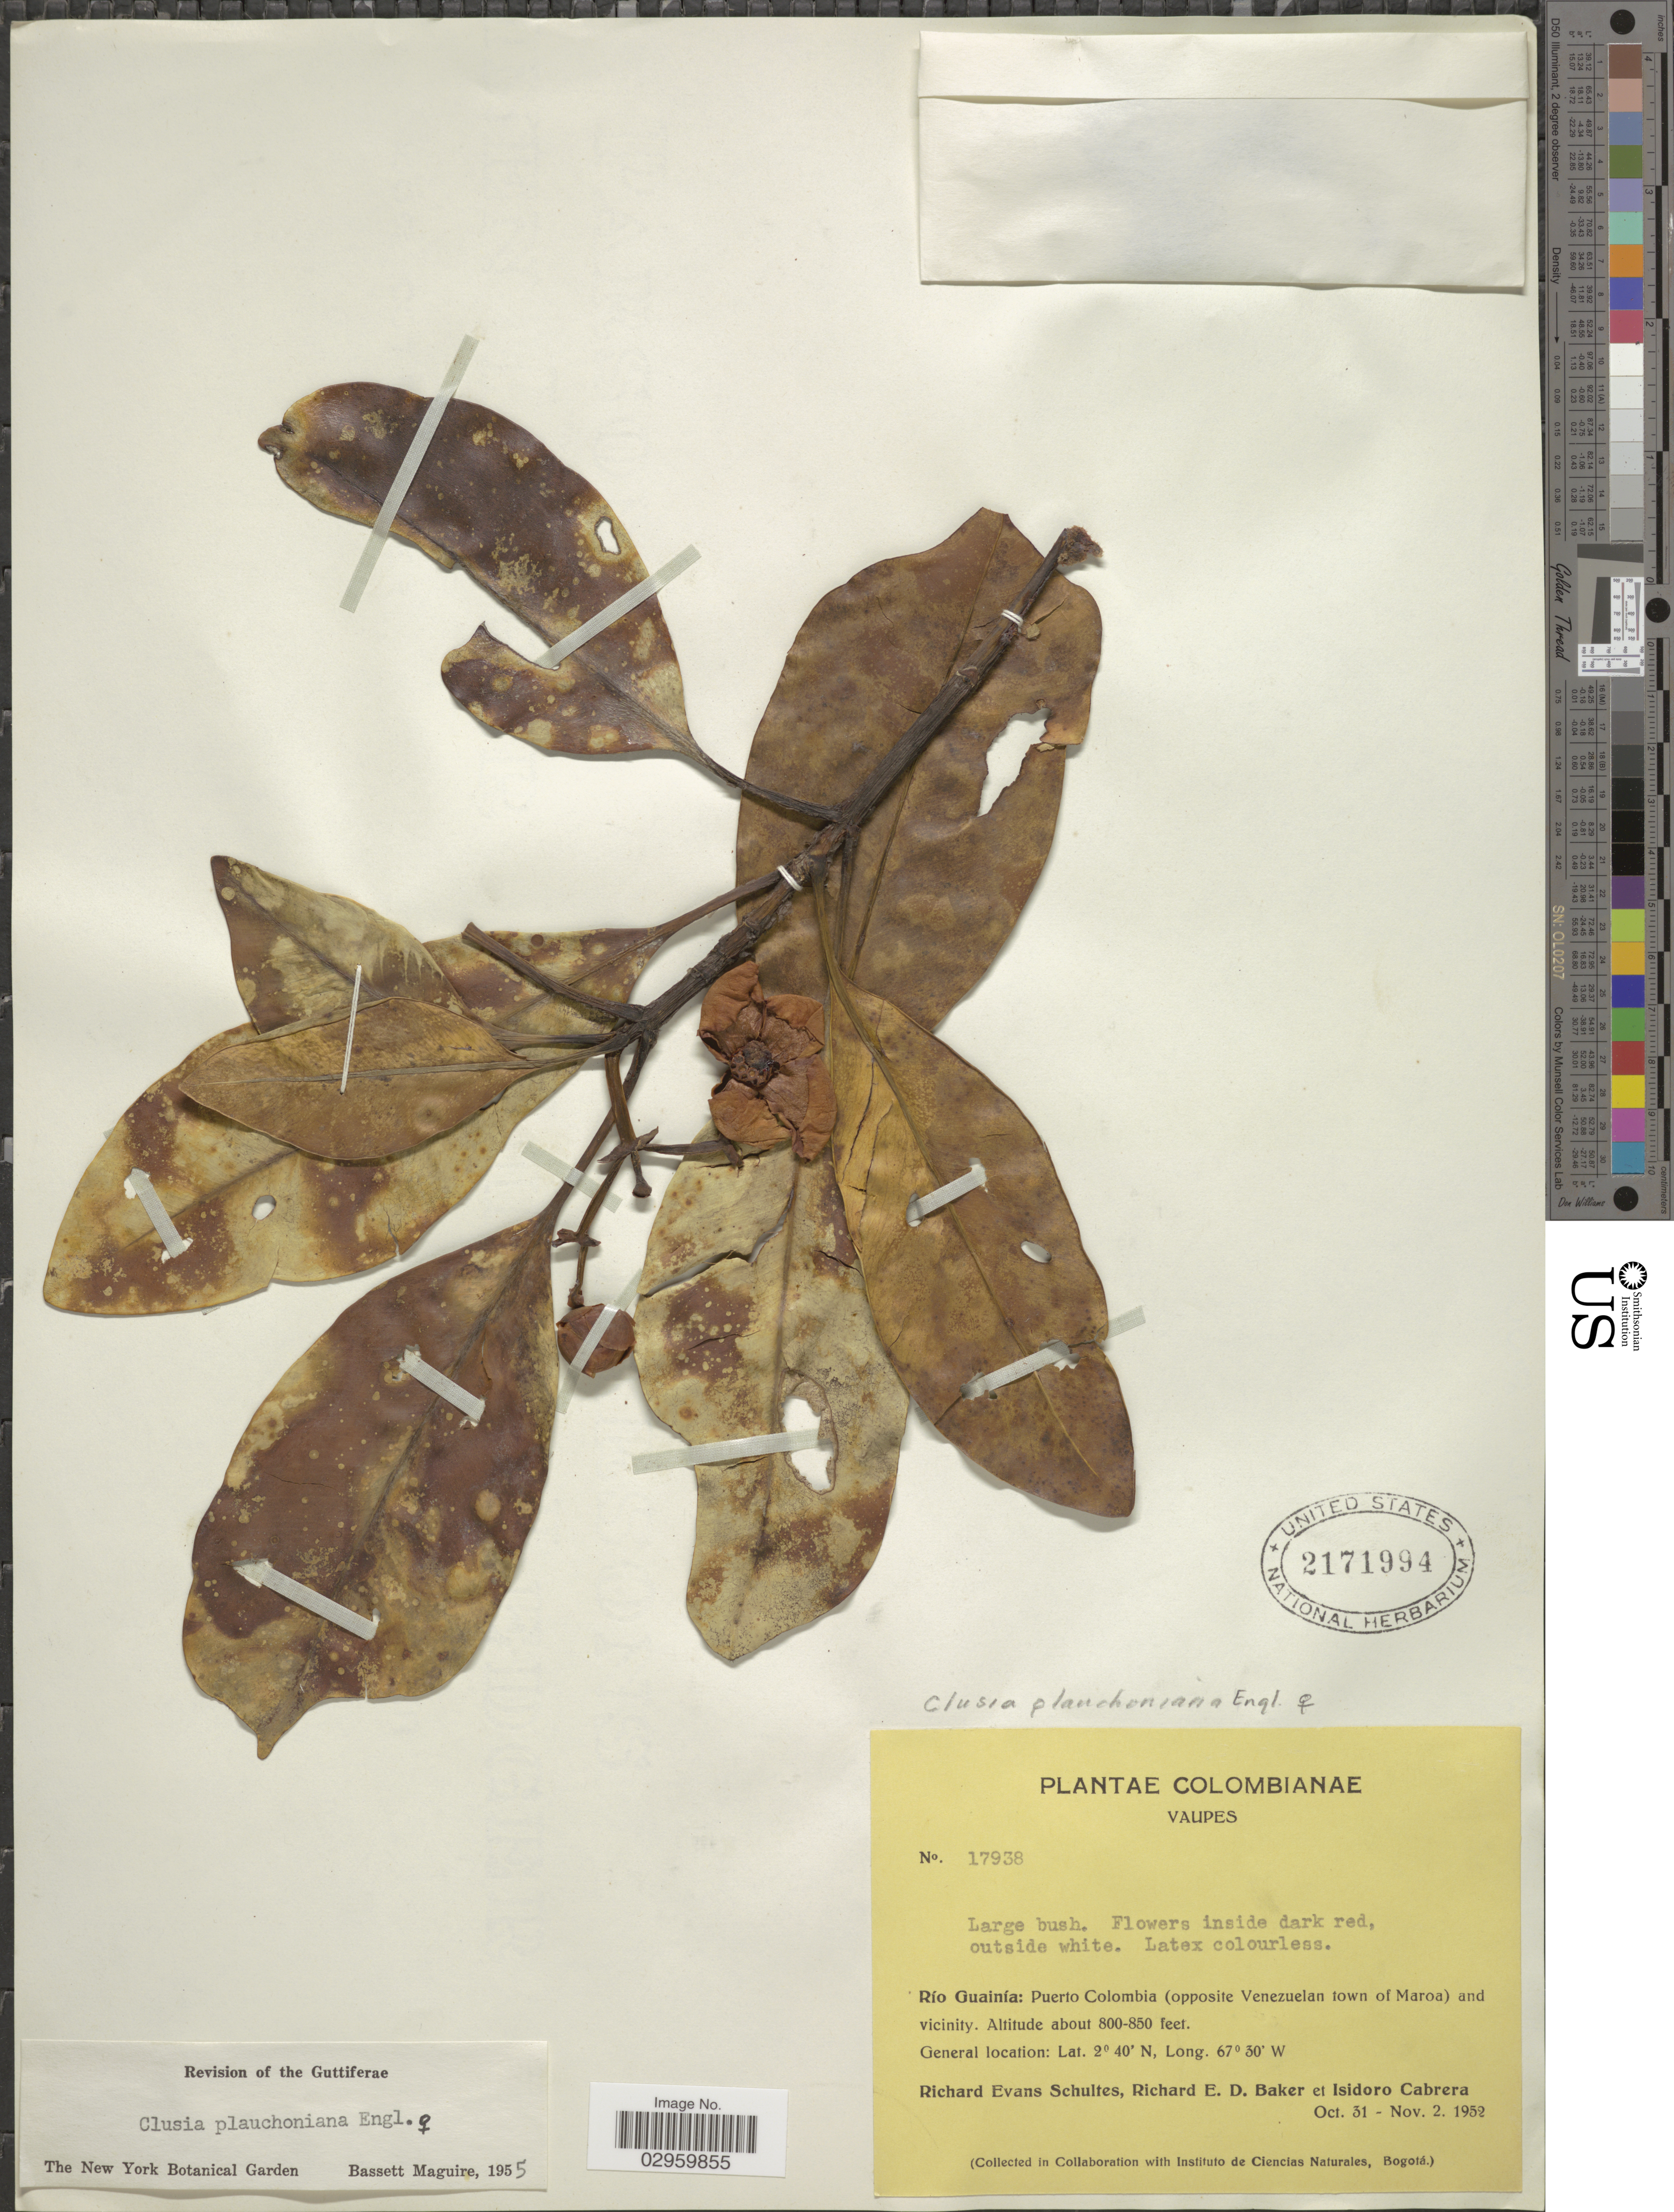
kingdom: Plantae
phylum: Tracheophyta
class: Magnoliopsida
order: Malpighiales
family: Clusiaceae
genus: Clusia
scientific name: Clusia schomburgkiana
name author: (Planch. & Triana) Benth. ex Engl.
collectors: R. E. Schultes, R. E. D. Baker & I. Cabrera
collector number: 17938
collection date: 1952-10-31/1952-11-02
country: Colombia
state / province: Vaupés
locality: Río Guainía: Puerto Colombia (opposite Venezuelan town of Maroa) and vicinity.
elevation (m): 244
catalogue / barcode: US 2171994